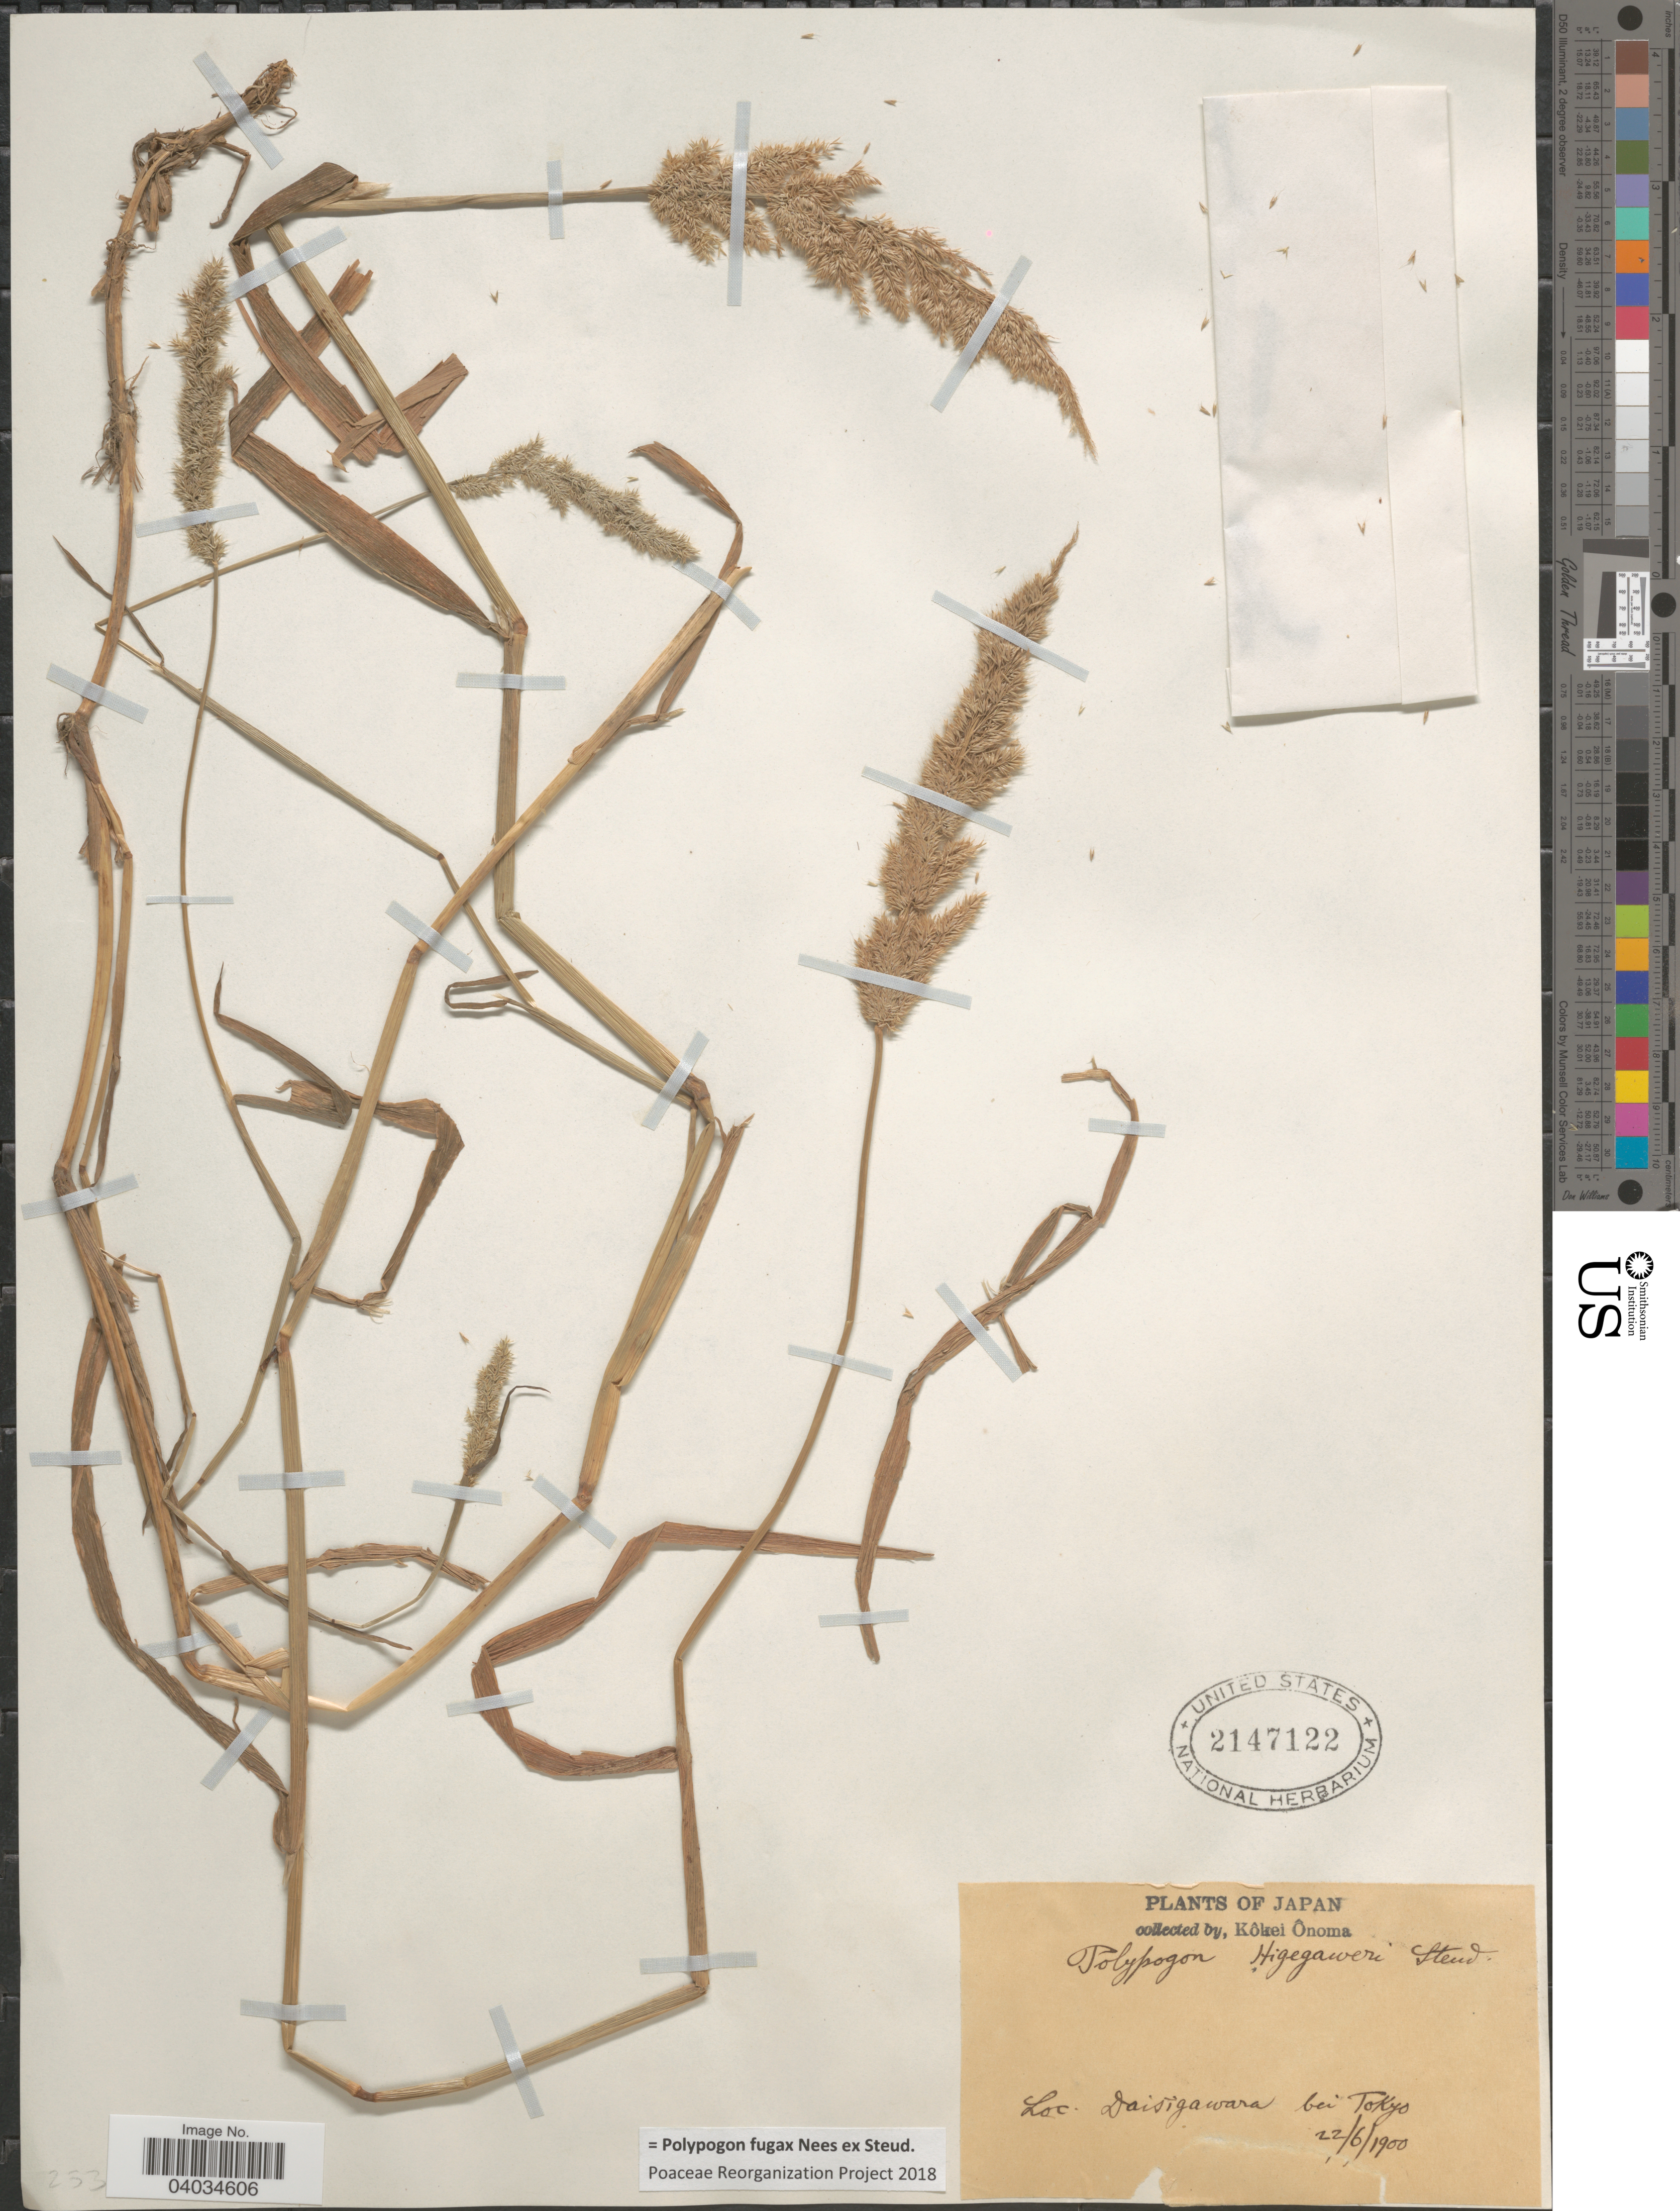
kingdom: Plantae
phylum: Tracheophyta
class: Liliopsida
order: Poales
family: Poaceae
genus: Polypogon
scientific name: Polypogon fugax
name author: Nees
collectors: K. Onoma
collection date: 1900-06-22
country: Japan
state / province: Tokyo, Federal City of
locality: Daisigawara bei Tokyo.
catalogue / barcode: US 2147122